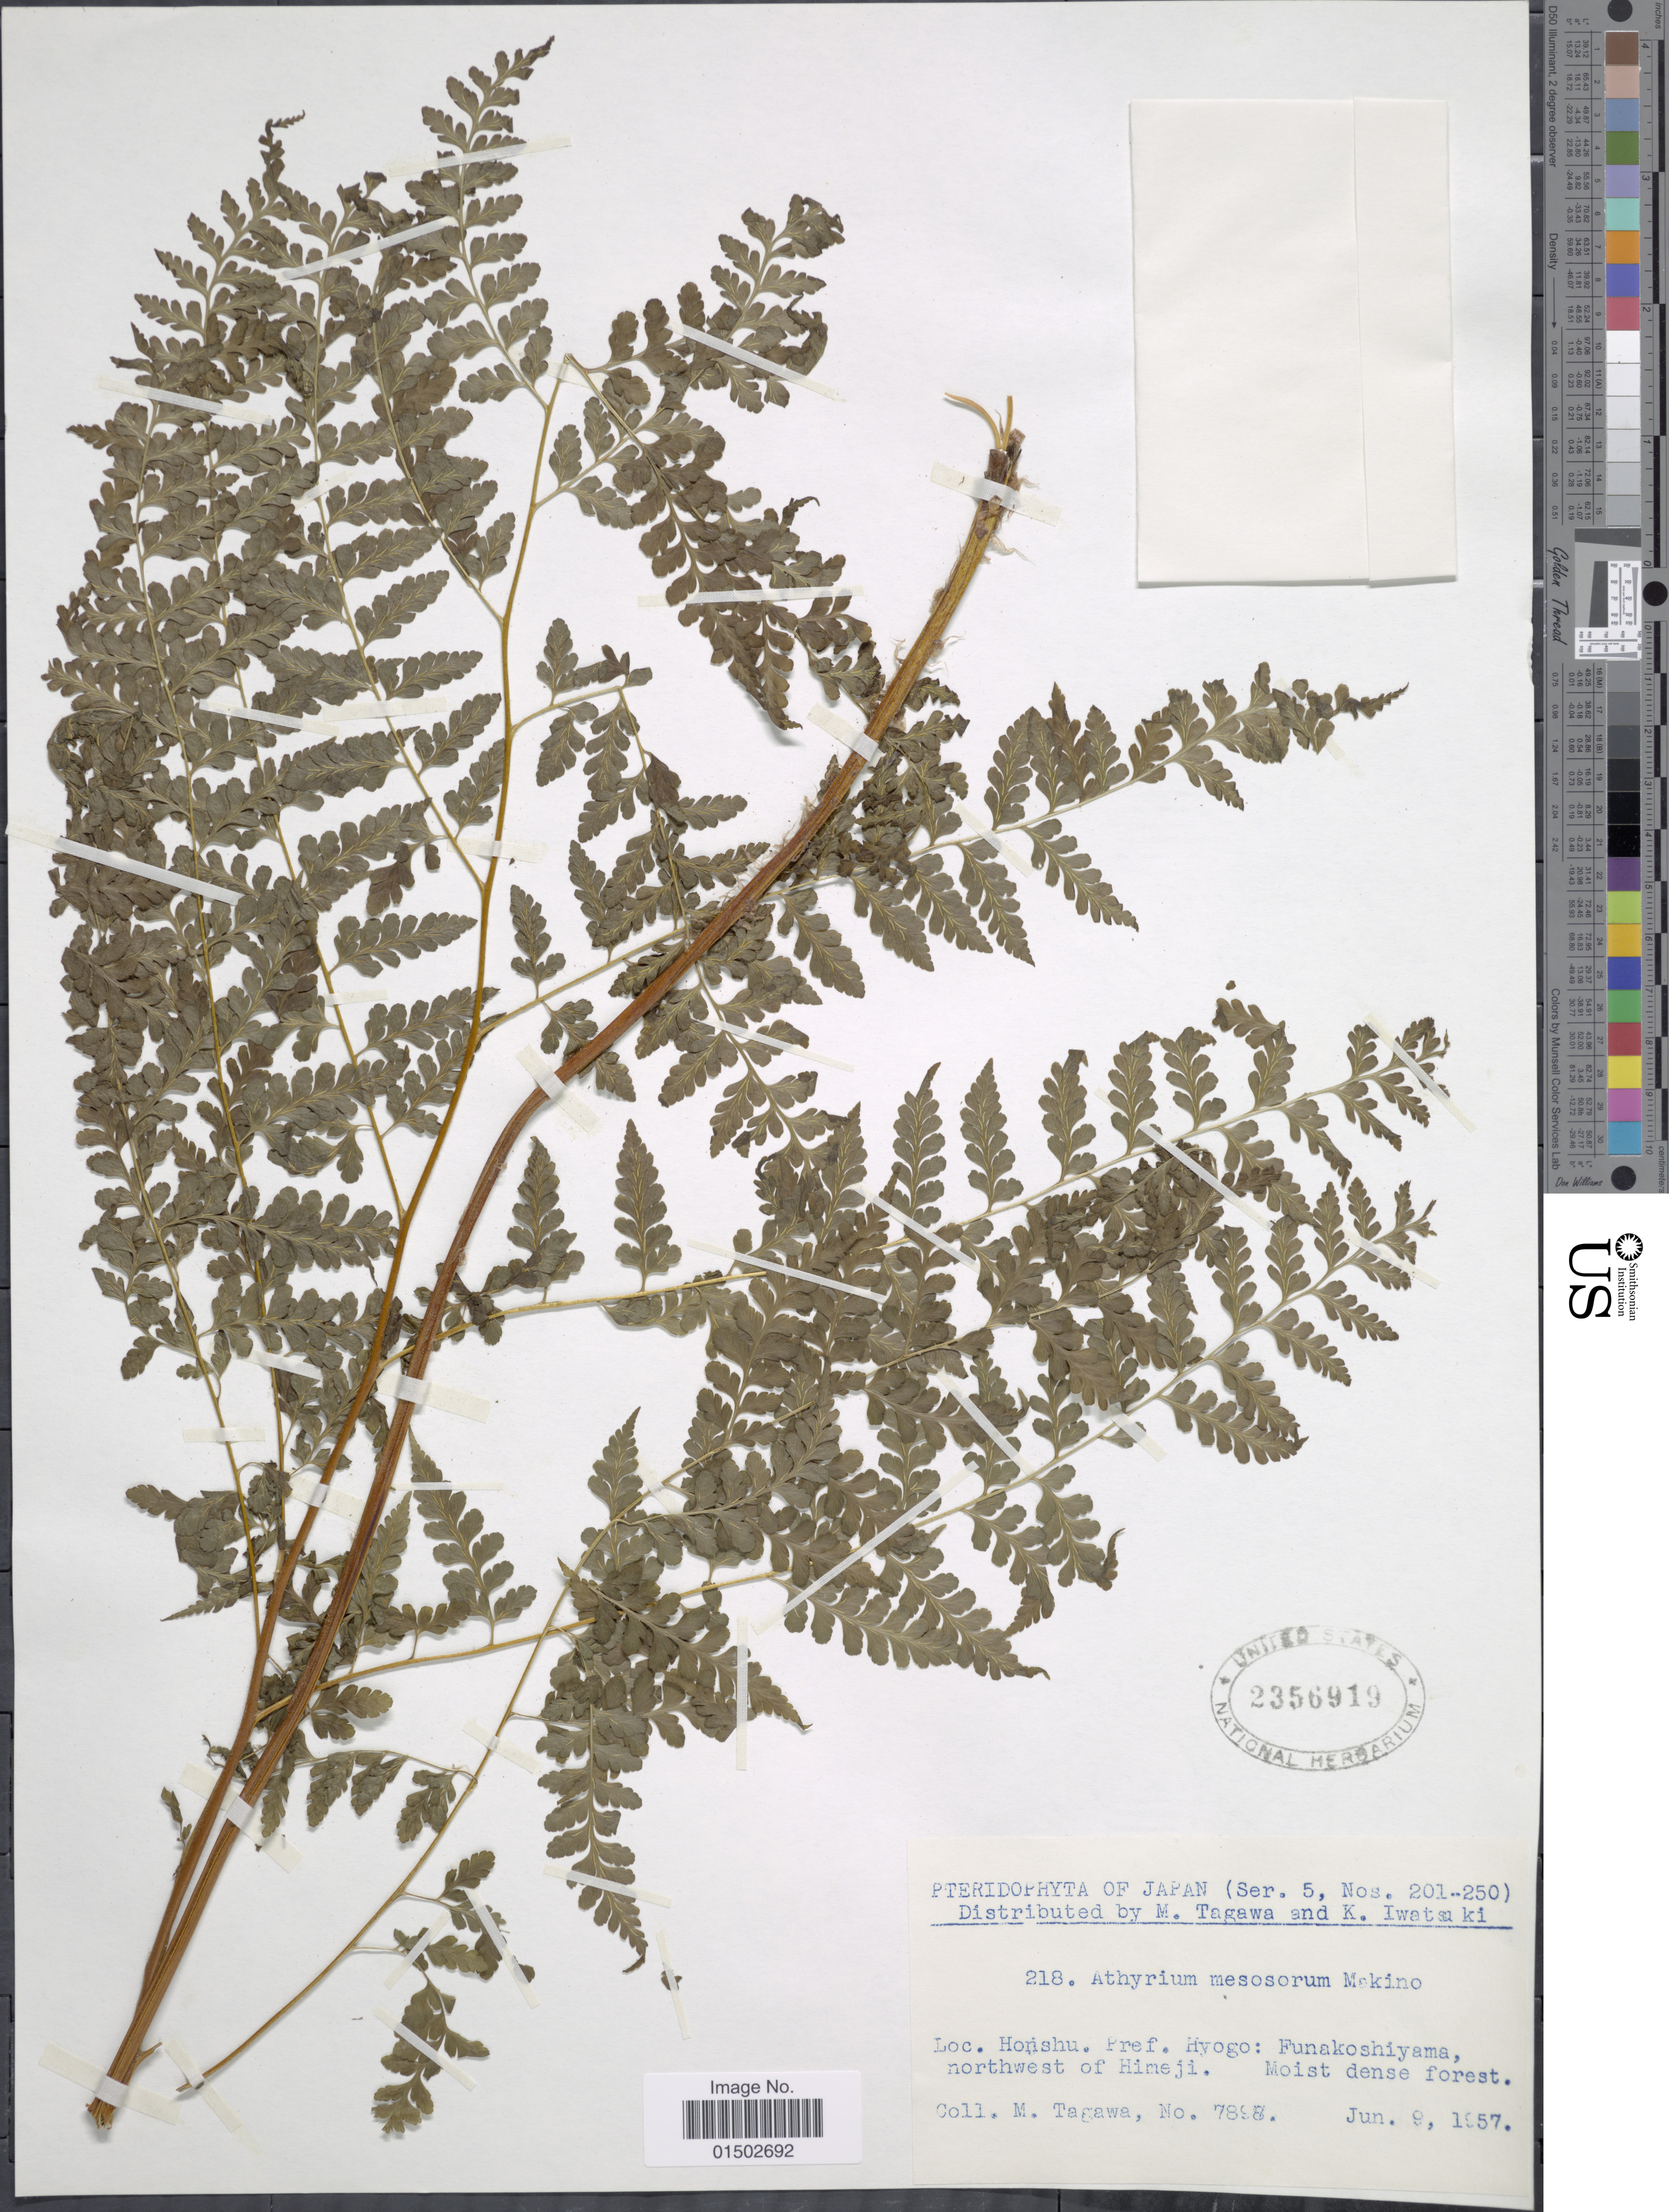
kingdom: Plantae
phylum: Tracheophyta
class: Polypodiopsida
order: Polypodiales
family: Rhachidosoraceae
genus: Rhachidosorus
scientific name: Rhachidosorus mesosorus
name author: (Makino) Ching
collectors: M. Tagawa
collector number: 7898*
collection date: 1957-06-09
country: Japan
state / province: Hyogo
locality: Horishu: Funakoshiyama, northwest of Himeji.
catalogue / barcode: US 2356919